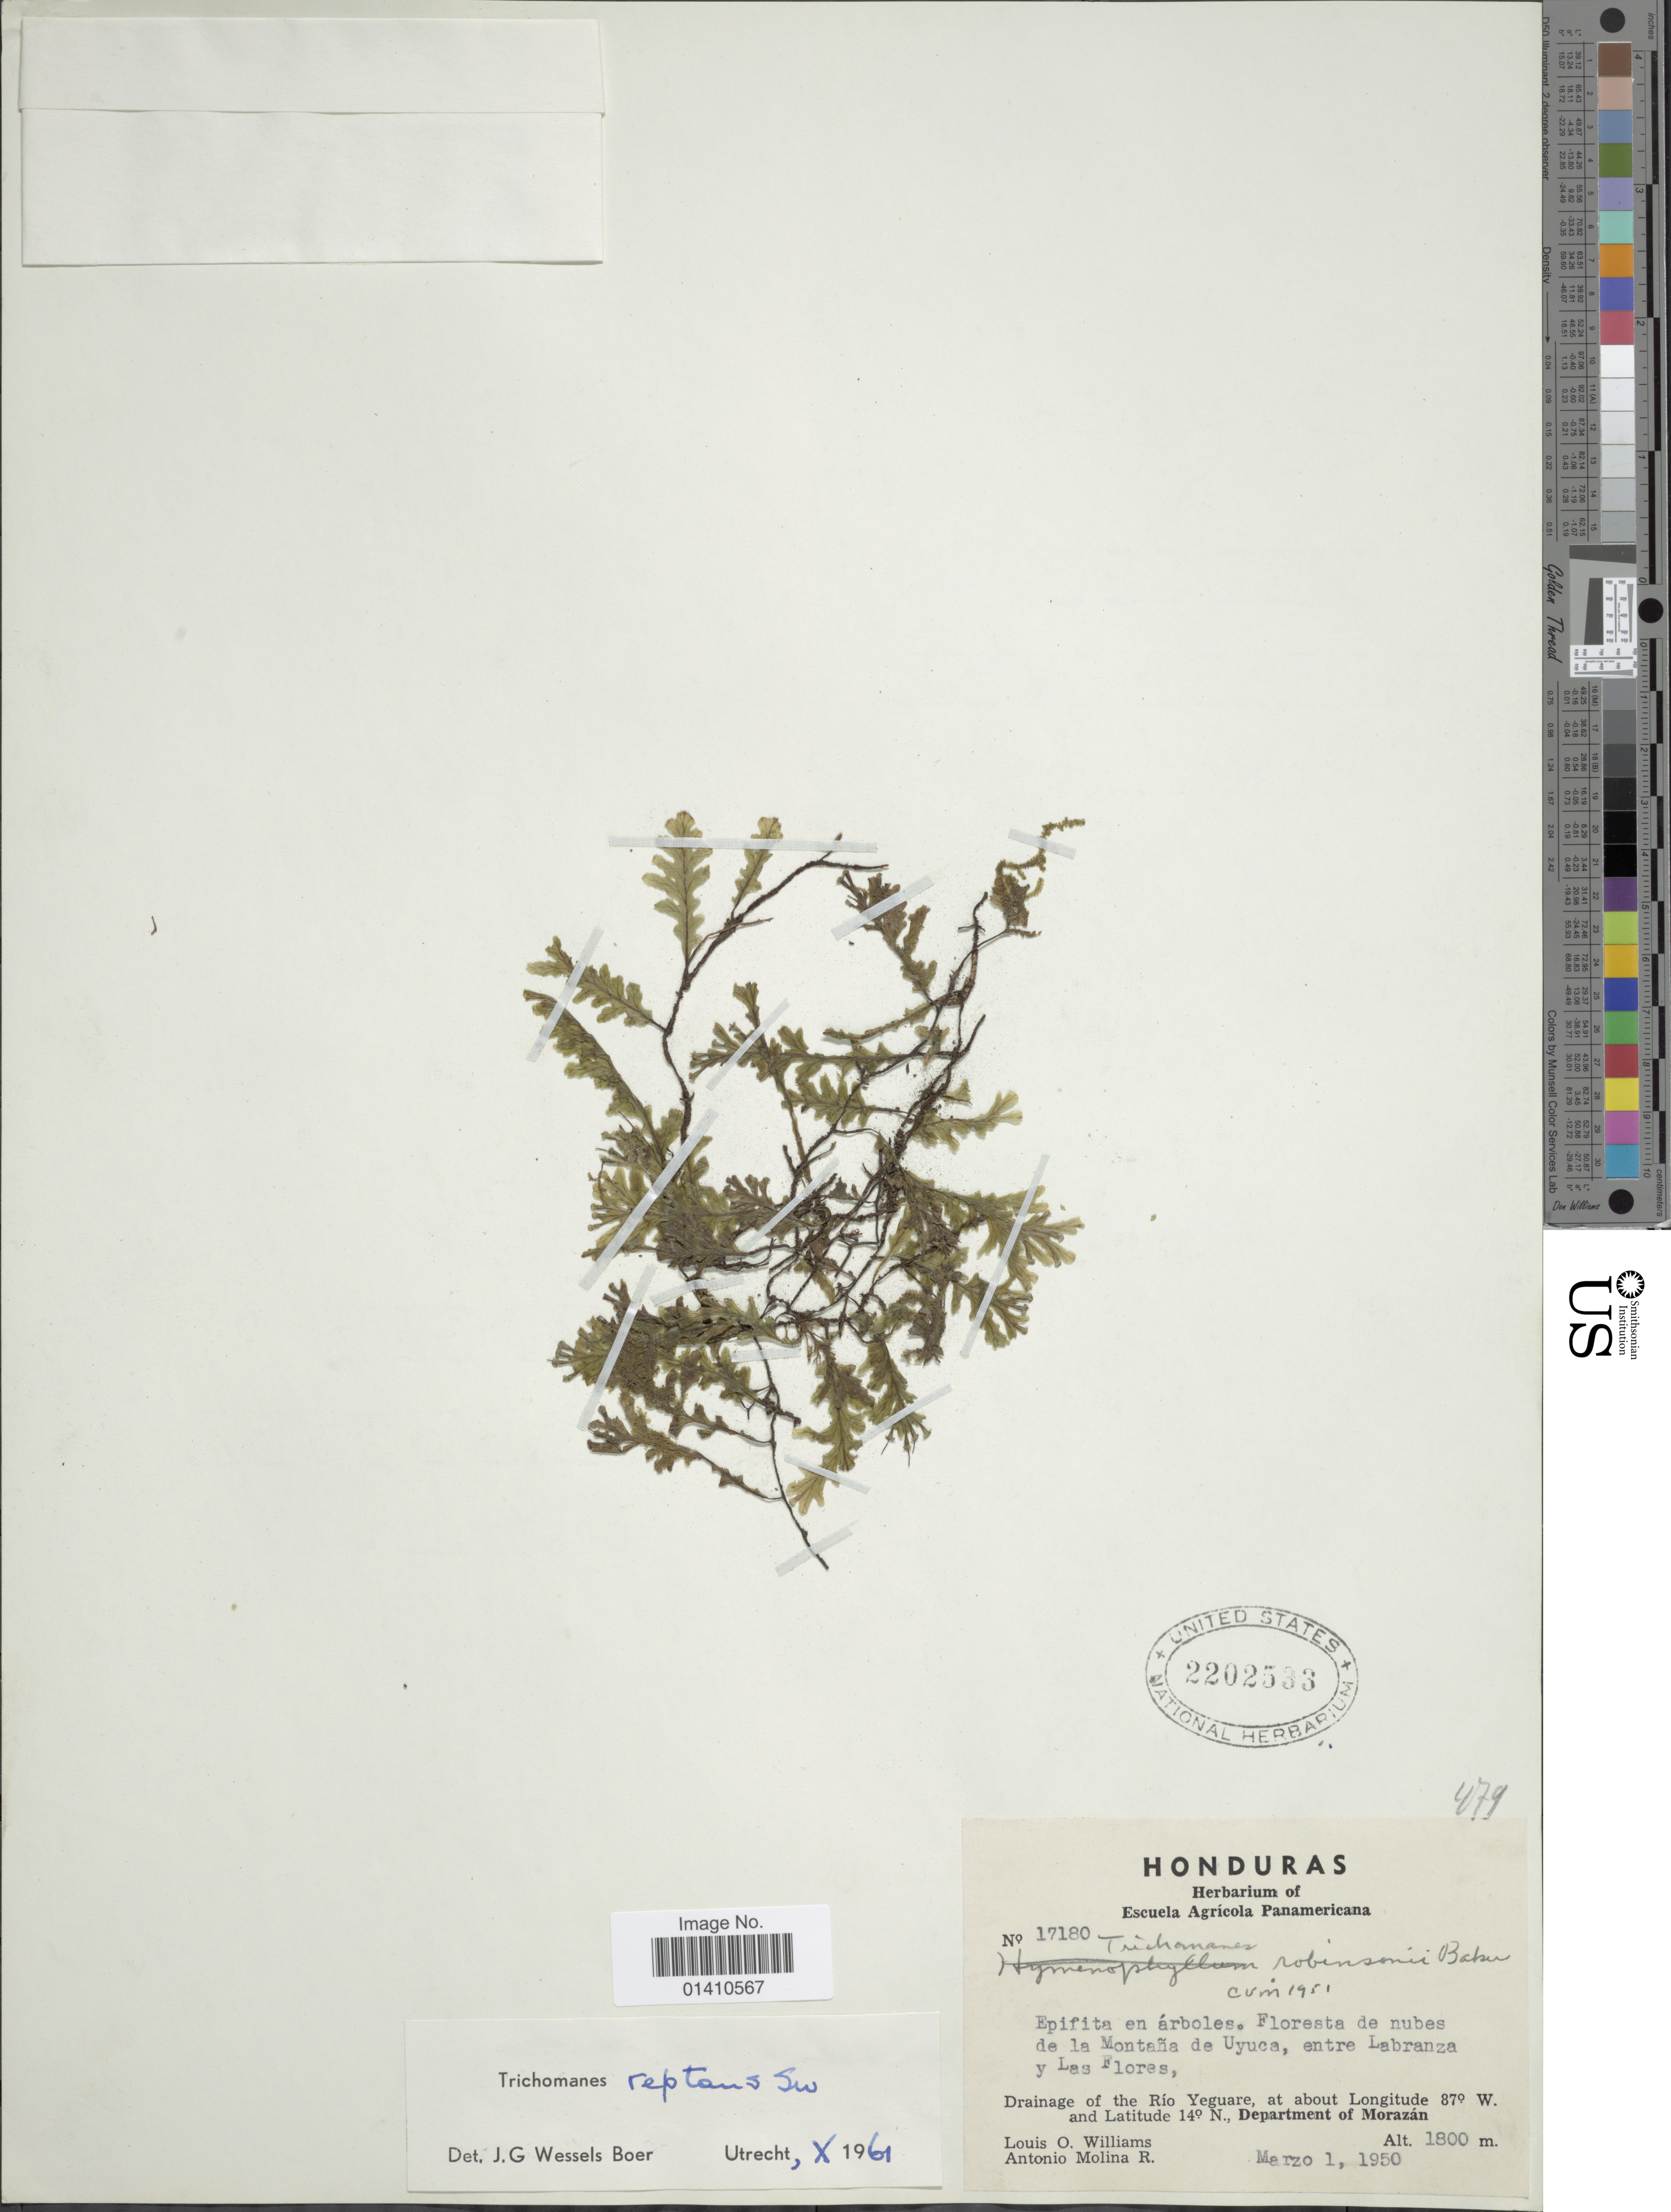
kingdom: Plantae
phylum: Tracheophyta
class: Polypodiopsida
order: Hymenophyllales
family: Hymenophyllaceae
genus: Didymoglossum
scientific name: Didymoglossum reptans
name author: (Sw.) C. Presl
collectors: L. O. Williams & A. R. Molina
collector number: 17180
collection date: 1950-03-01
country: Honduras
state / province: Fco. Morazán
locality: Drainage of the Rio Yeguare, Department of Morazan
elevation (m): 1800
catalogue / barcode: US 2202533